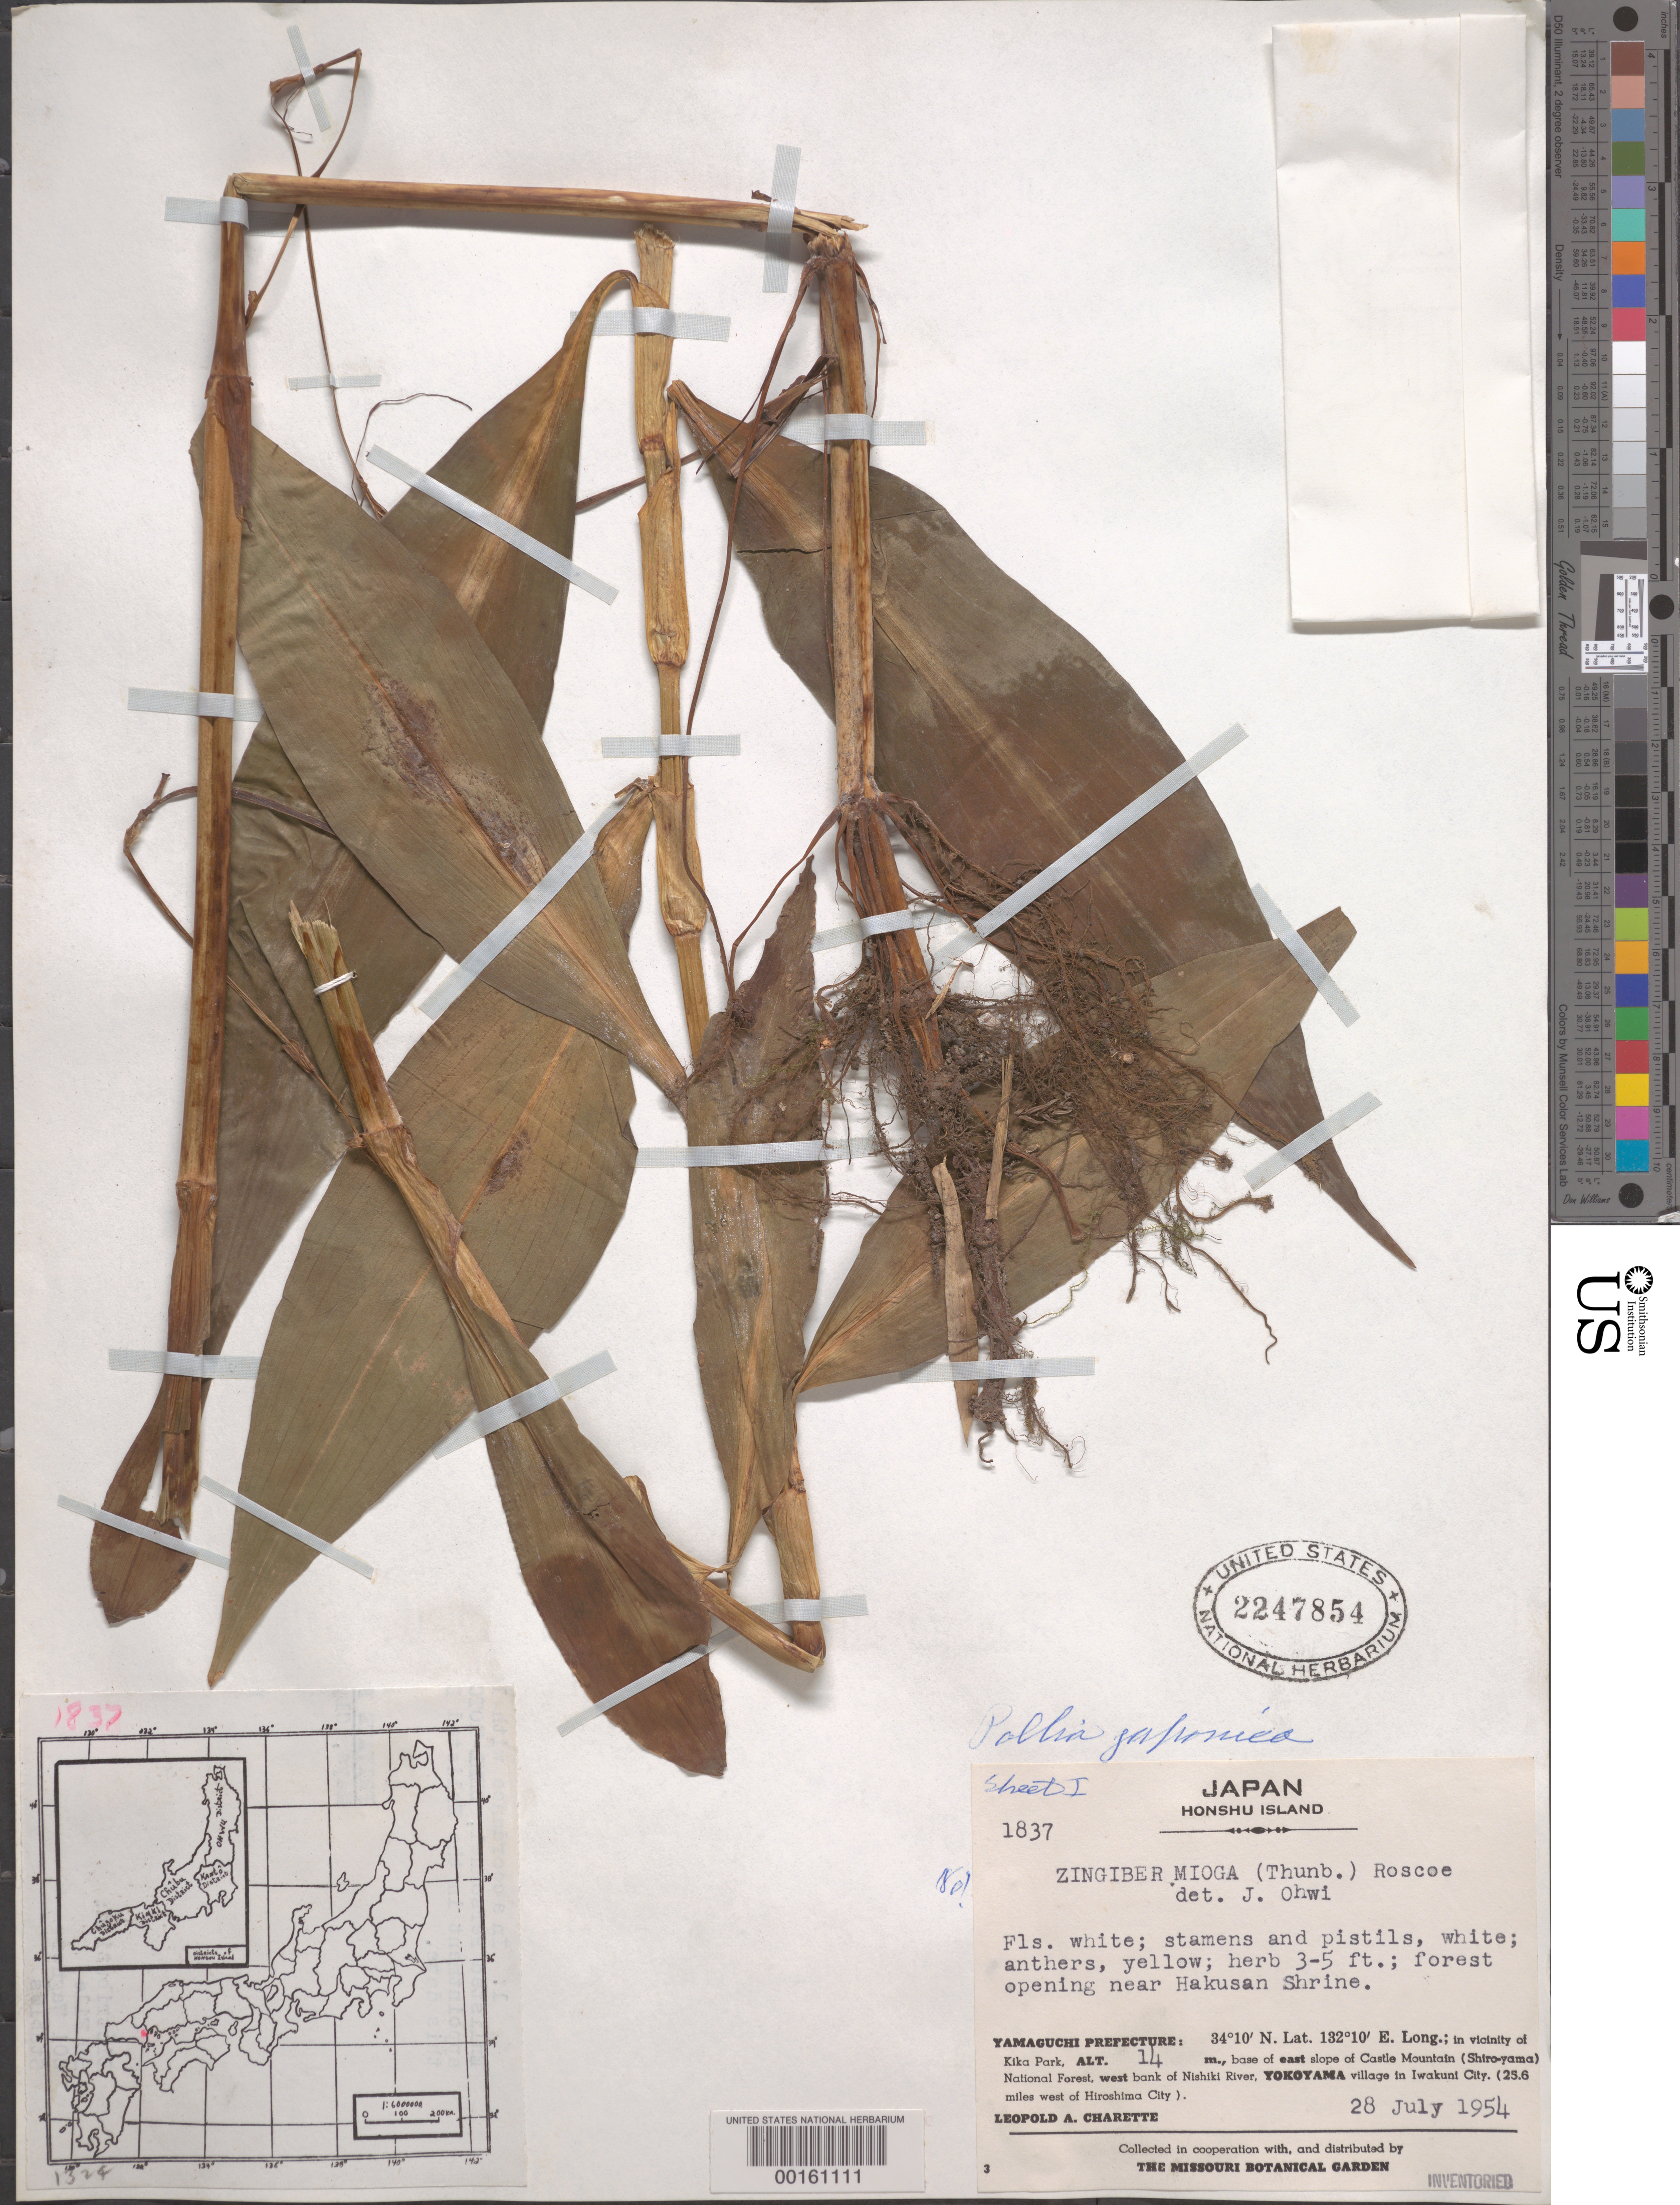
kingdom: Plantae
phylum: Tracheophyta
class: Liliopsida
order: Commelinales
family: Commelinaceae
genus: Pollia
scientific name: Pollia japonica var. japonica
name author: Thunb.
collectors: L. A. Charette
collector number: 1837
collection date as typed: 28 Jul 1954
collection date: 1954-07-28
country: Japan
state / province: Yamaguti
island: Honshu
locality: Kika park, base e slope of castle mt. nat'l forest, w bank nishiki river, yokoyama village in iwakuni city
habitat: Forest opening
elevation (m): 14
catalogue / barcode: US 2247854